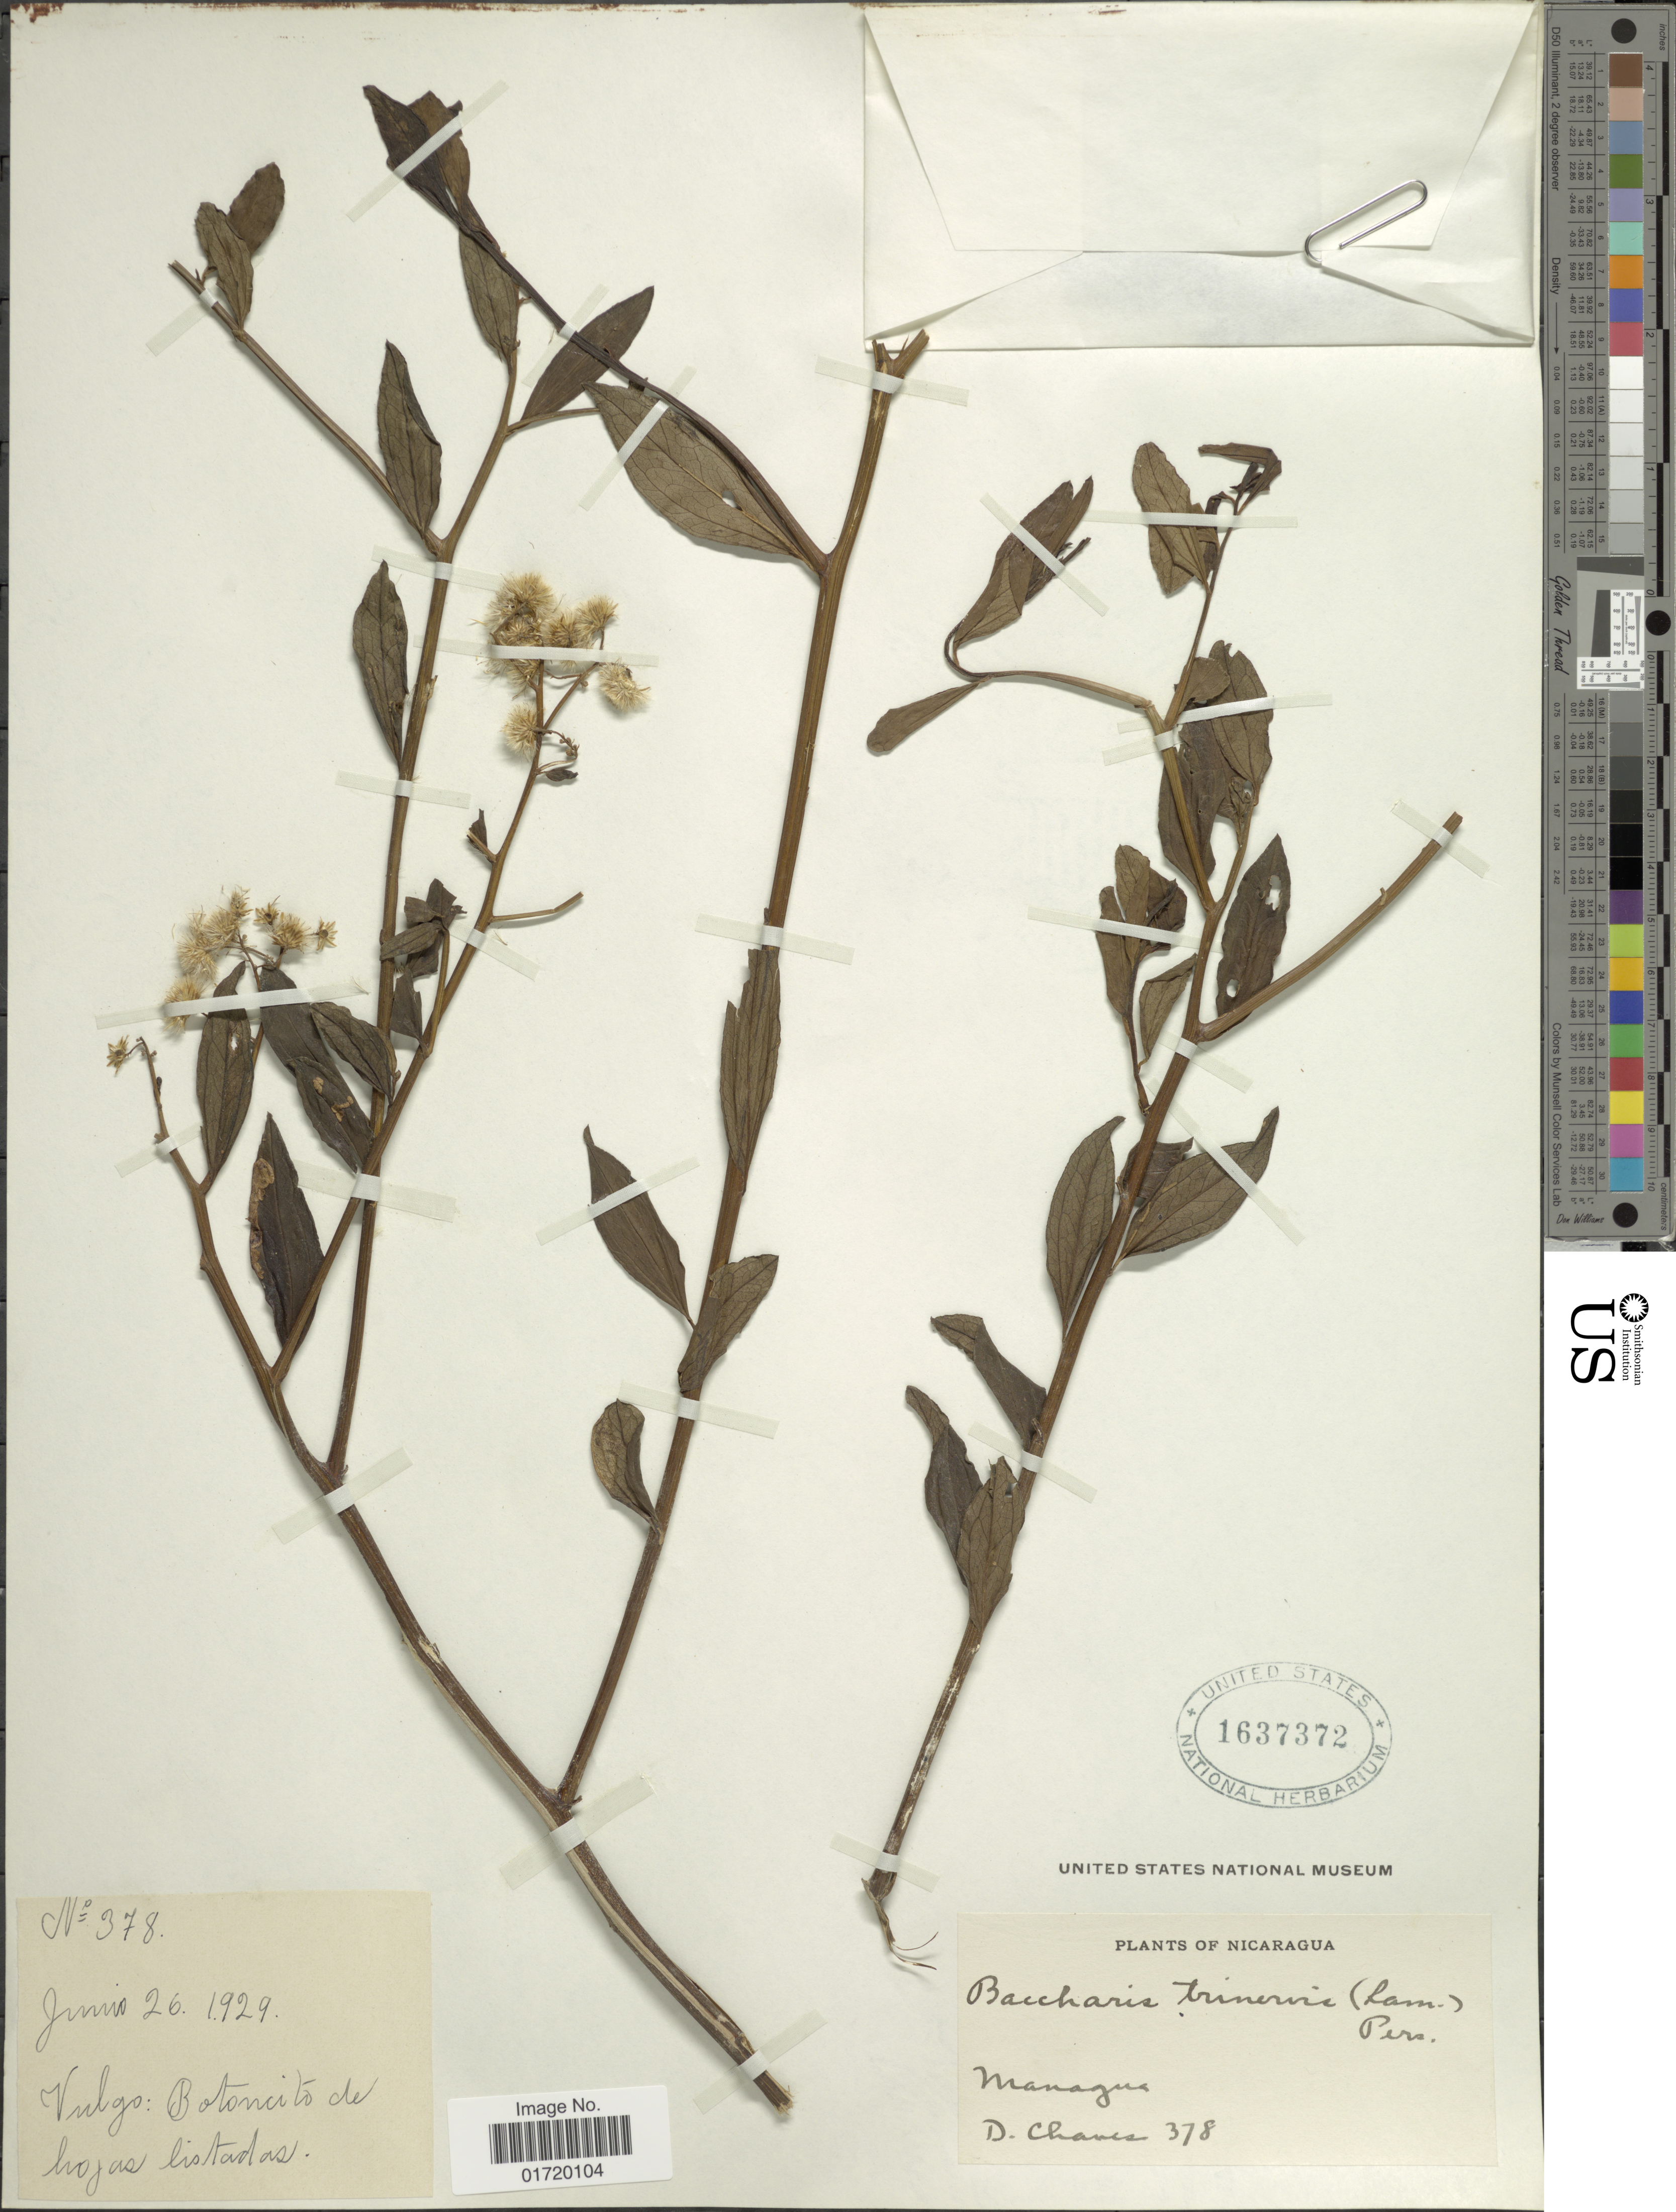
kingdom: Plantae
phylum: Tracheophyta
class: Magnoliopsida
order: Asterales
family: Asteraceae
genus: Baccharis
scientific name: Baccharis trinervis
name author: (Lam.) Pers.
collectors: D. Chaves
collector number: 378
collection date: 1929-06-26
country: Nicaragua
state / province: Managua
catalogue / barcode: US 1637372